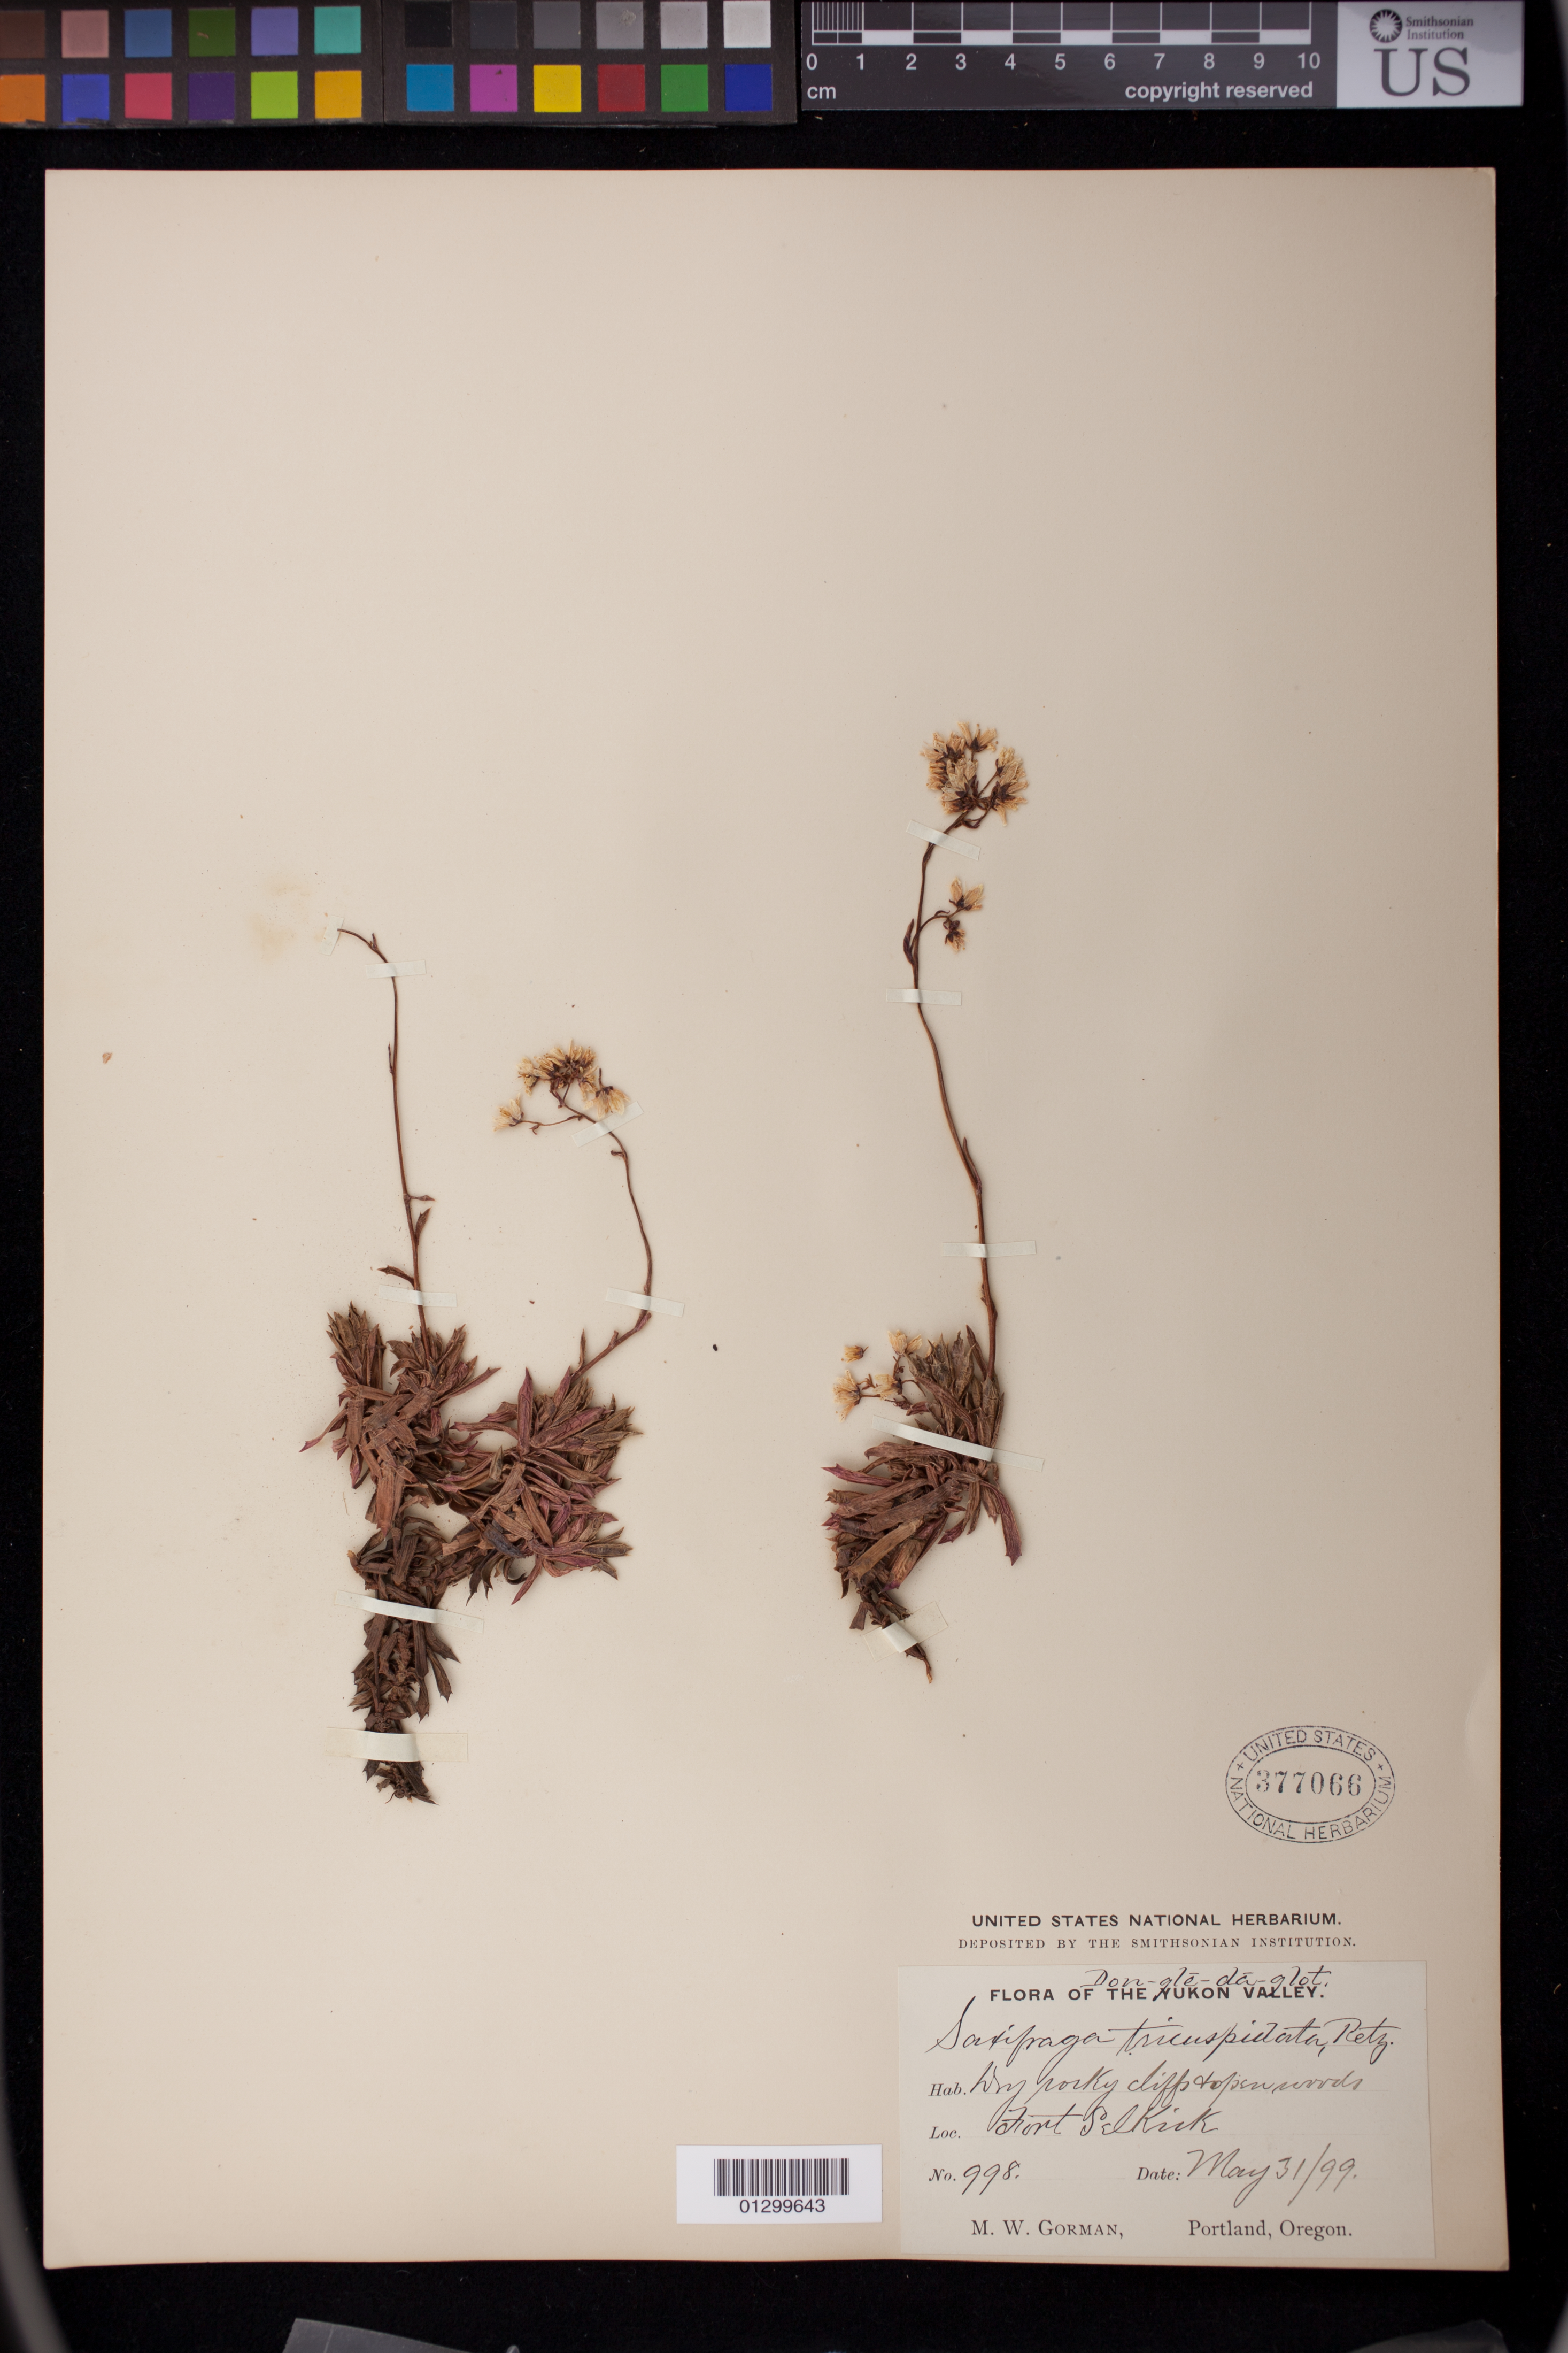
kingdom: Plantae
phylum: Tracheophyta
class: Magnoliopsida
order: Saxifragales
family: Saxifragaceae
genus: Saxifraga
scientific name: Saxifraga tricuspidata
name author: Rottb.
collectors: M. W. Gorman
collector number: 988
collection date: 1899-05-31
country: Canada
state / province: Yukon Territory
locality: Fort Selkirk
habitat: Dry rocky cliffs and open woods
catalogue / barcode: US 377066